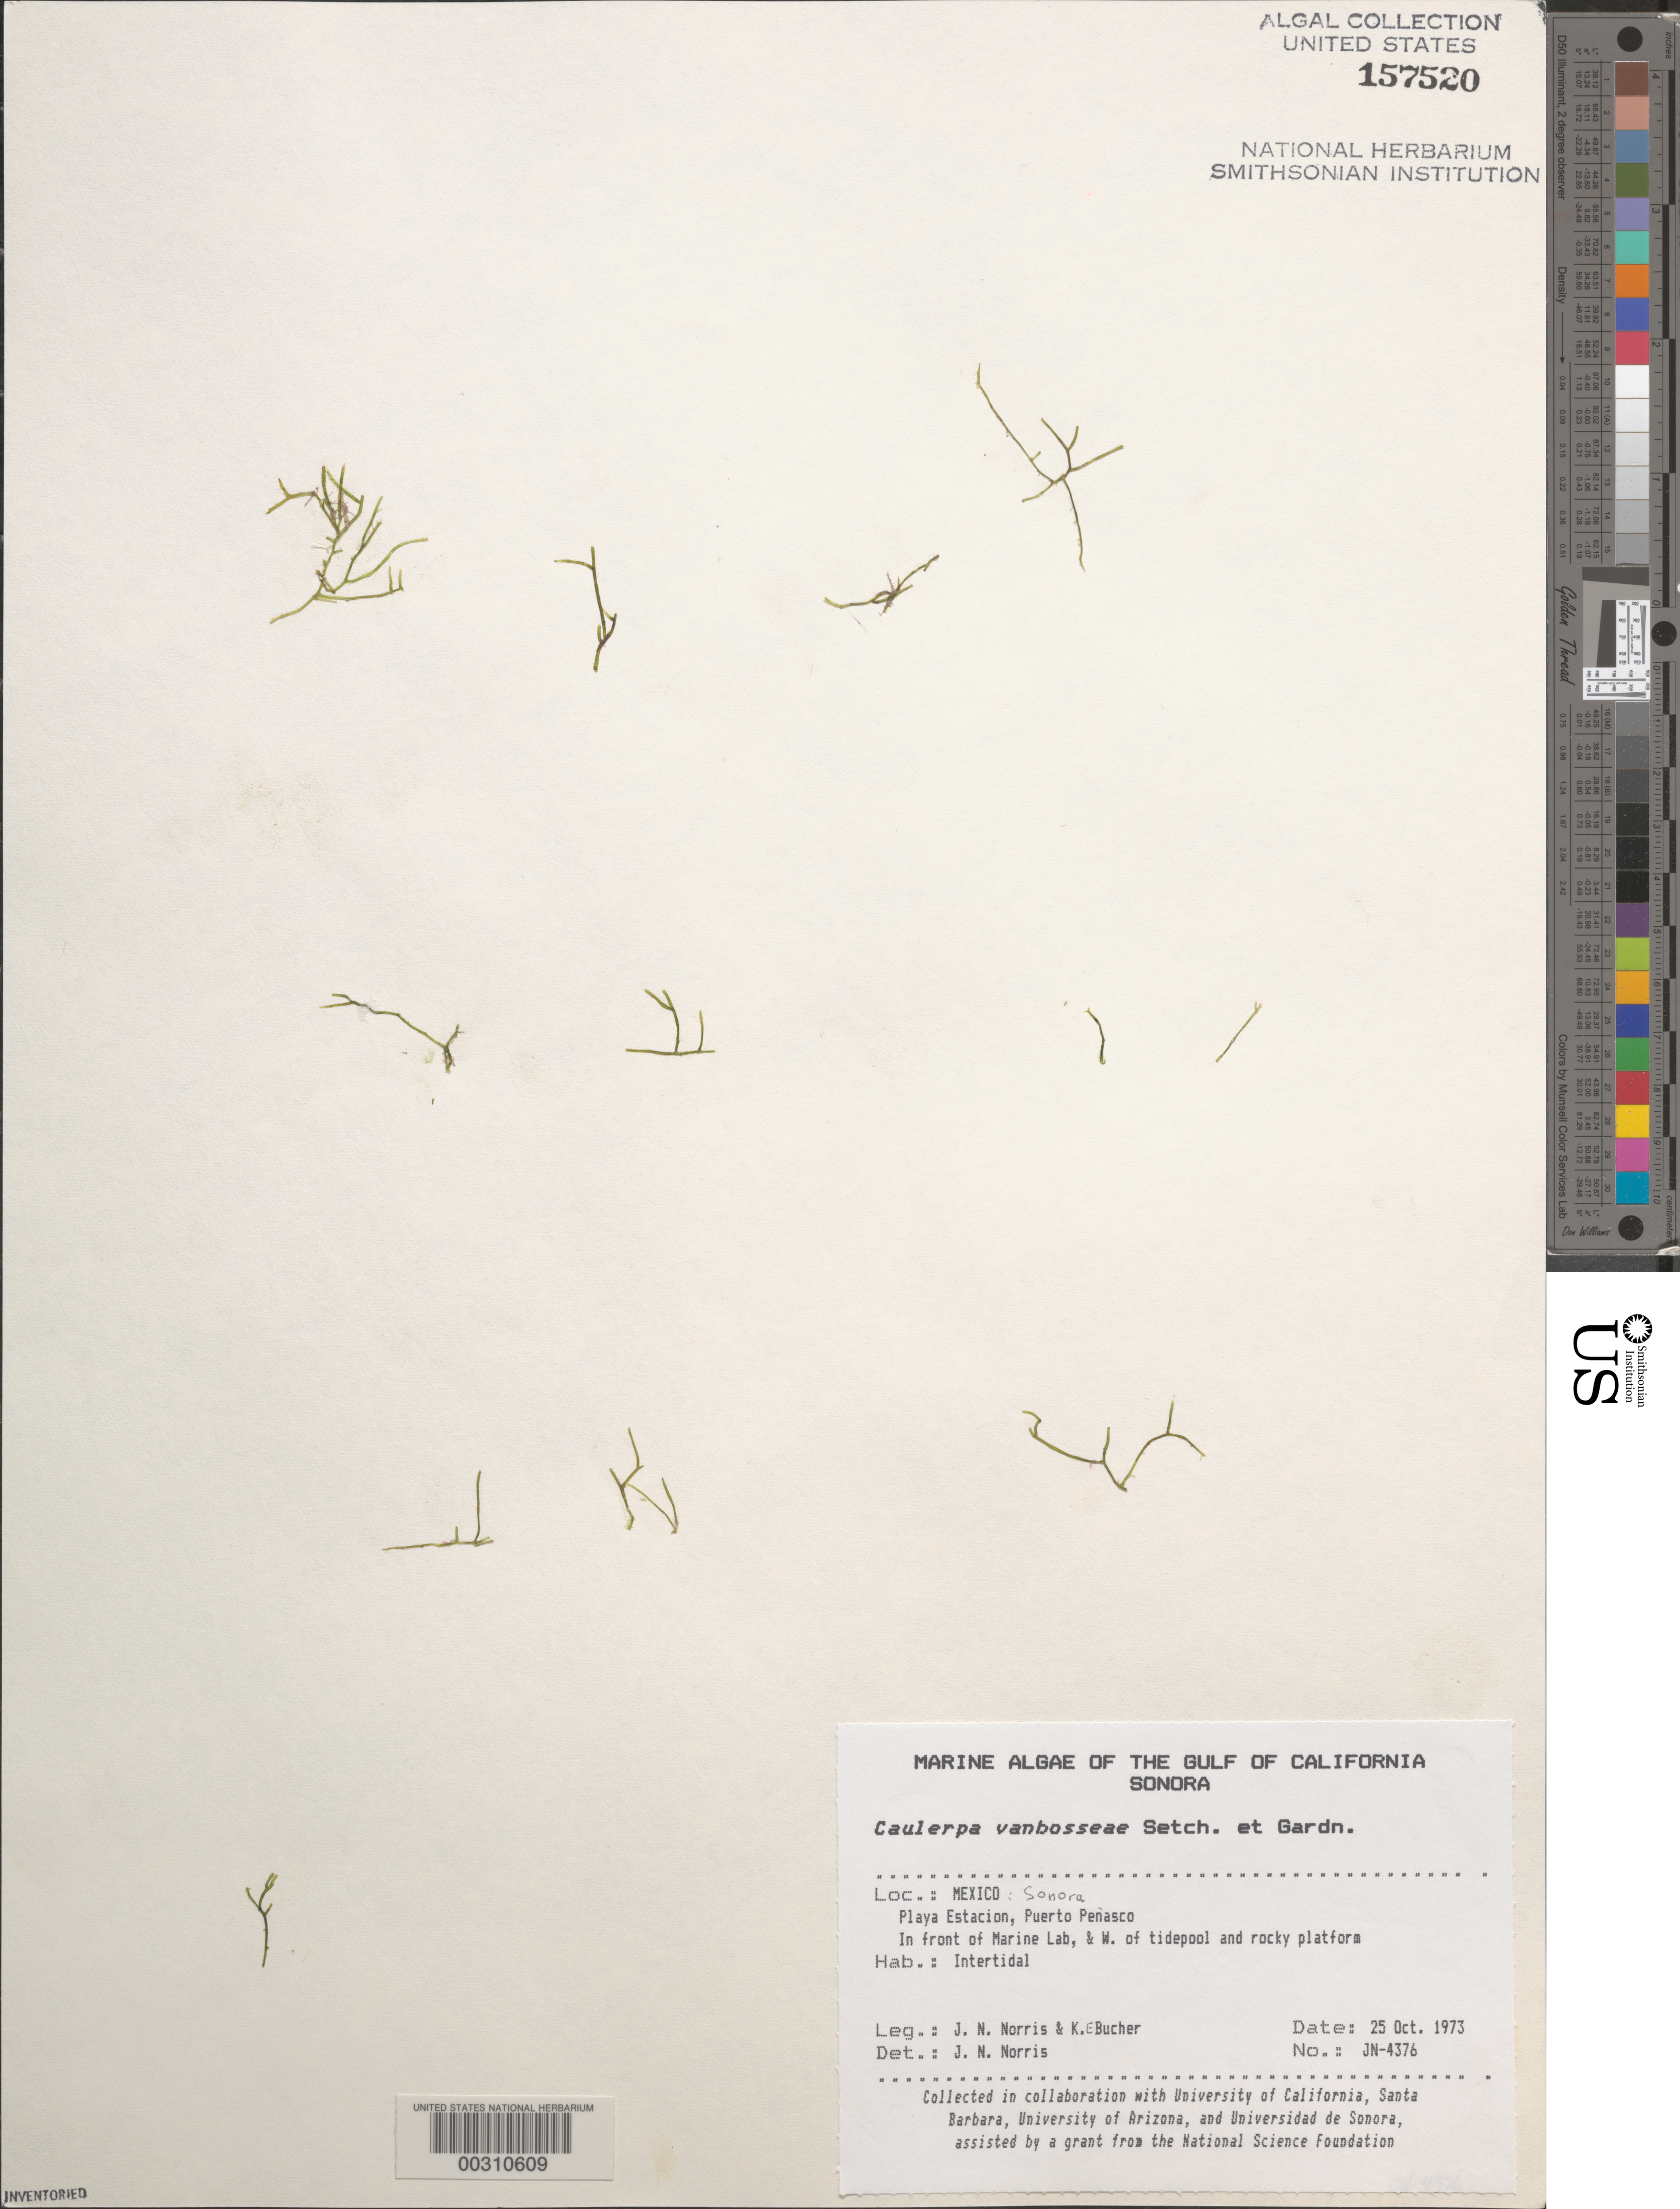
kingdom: Plantae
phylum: Chlorophyta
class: Ulvophyceae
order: Ulvales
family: Ulvaceae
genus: Ulva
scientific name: Ulva linza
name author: L.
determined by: Algae name updating Project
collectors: J. N. Norris & K. E. Bucher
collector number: JN-4376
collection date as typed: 25 Oct 1973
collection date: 1973-10-25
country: Mexico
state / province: Sonora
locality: Playa Estacion, Puerto Penasco, marine laboratory shore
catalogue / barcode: US 157520